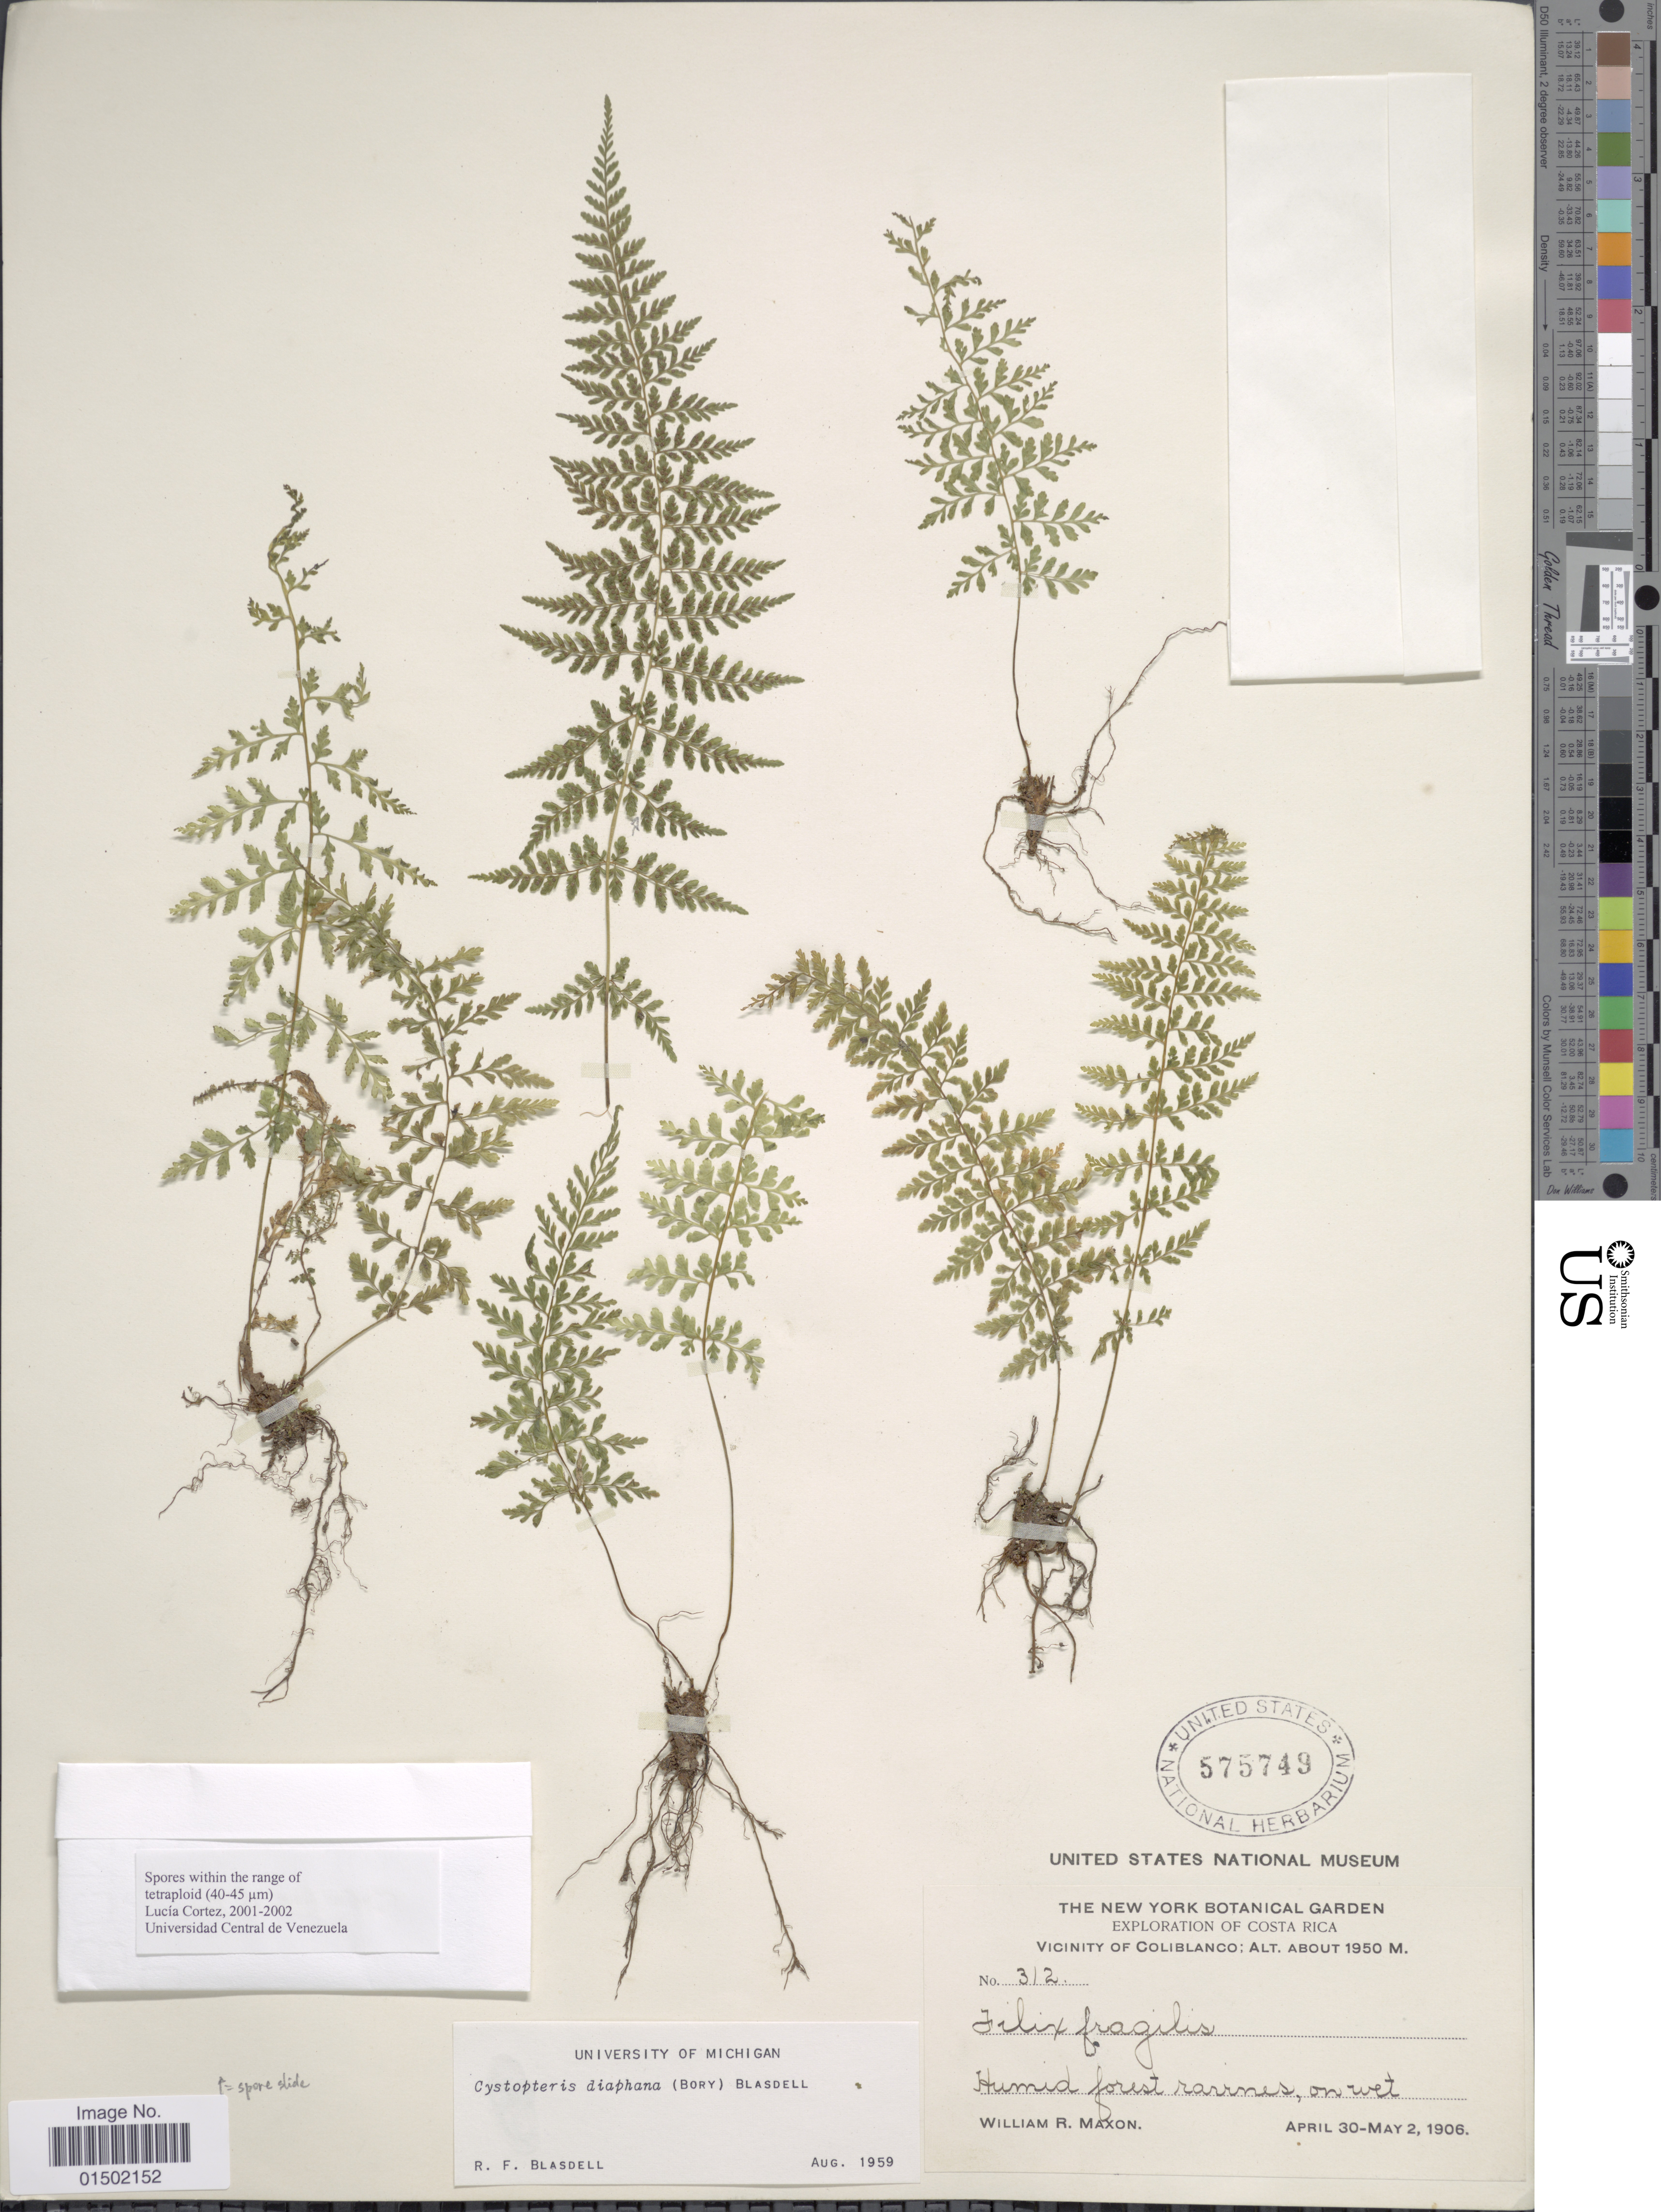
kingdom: Plantae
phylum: Tracheophyta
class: Polypodiopsida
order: Polypodiales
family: Cystopteridaceae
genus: Cystopteris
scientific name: Cystopteris diaphana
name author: (Bory) Blasdell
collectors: W. R. Maxon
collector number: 312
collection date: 1906-04-30/1906-05-02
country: Costa Rica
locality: Vicinity of Coliblanco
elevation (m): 1950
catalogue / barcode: US 575749